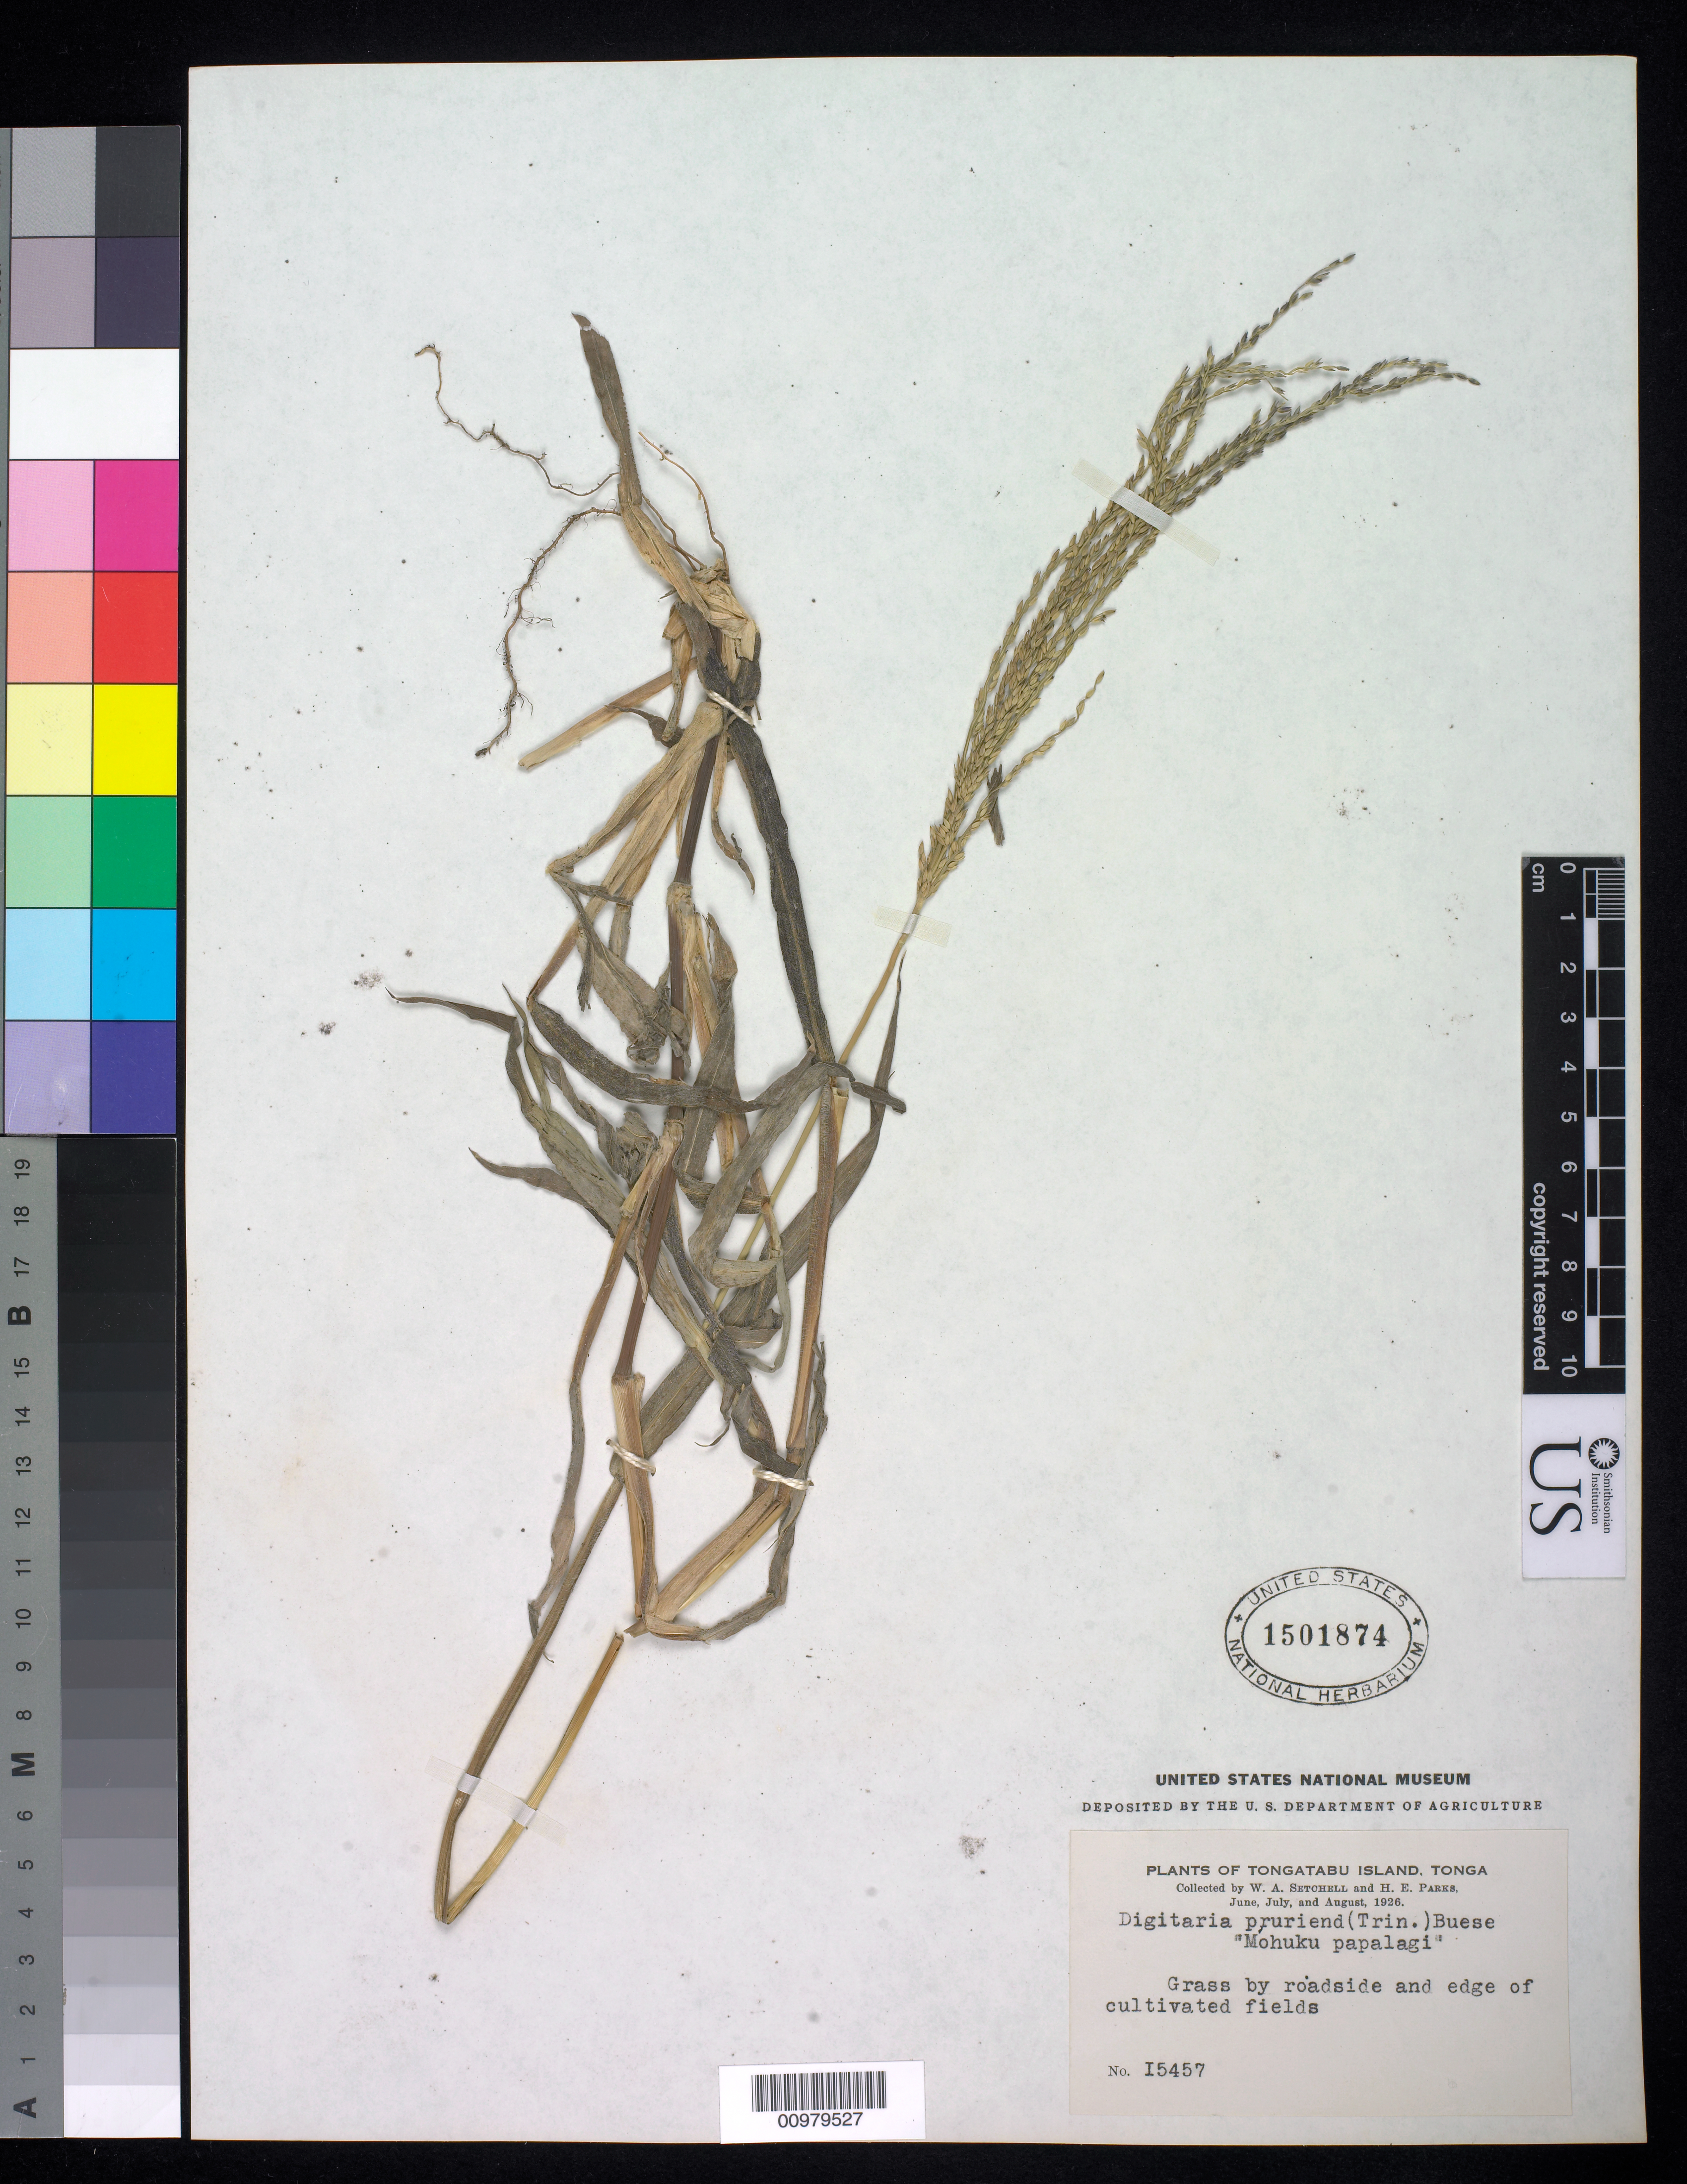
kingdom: Plantae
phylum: Tracheophyta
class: Liliopsida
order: Poales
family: Poaceae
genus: Digitaria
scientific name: Digitaria pruriens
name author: (Fisch. ex Trin.) Büse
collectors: W. Setchell & H. E. Parks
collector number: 15457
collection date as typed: Jun 1926 to Aug 1926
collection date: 1926-06/1926-08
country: Tonga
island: Tongatapu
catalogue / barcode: US 1501874